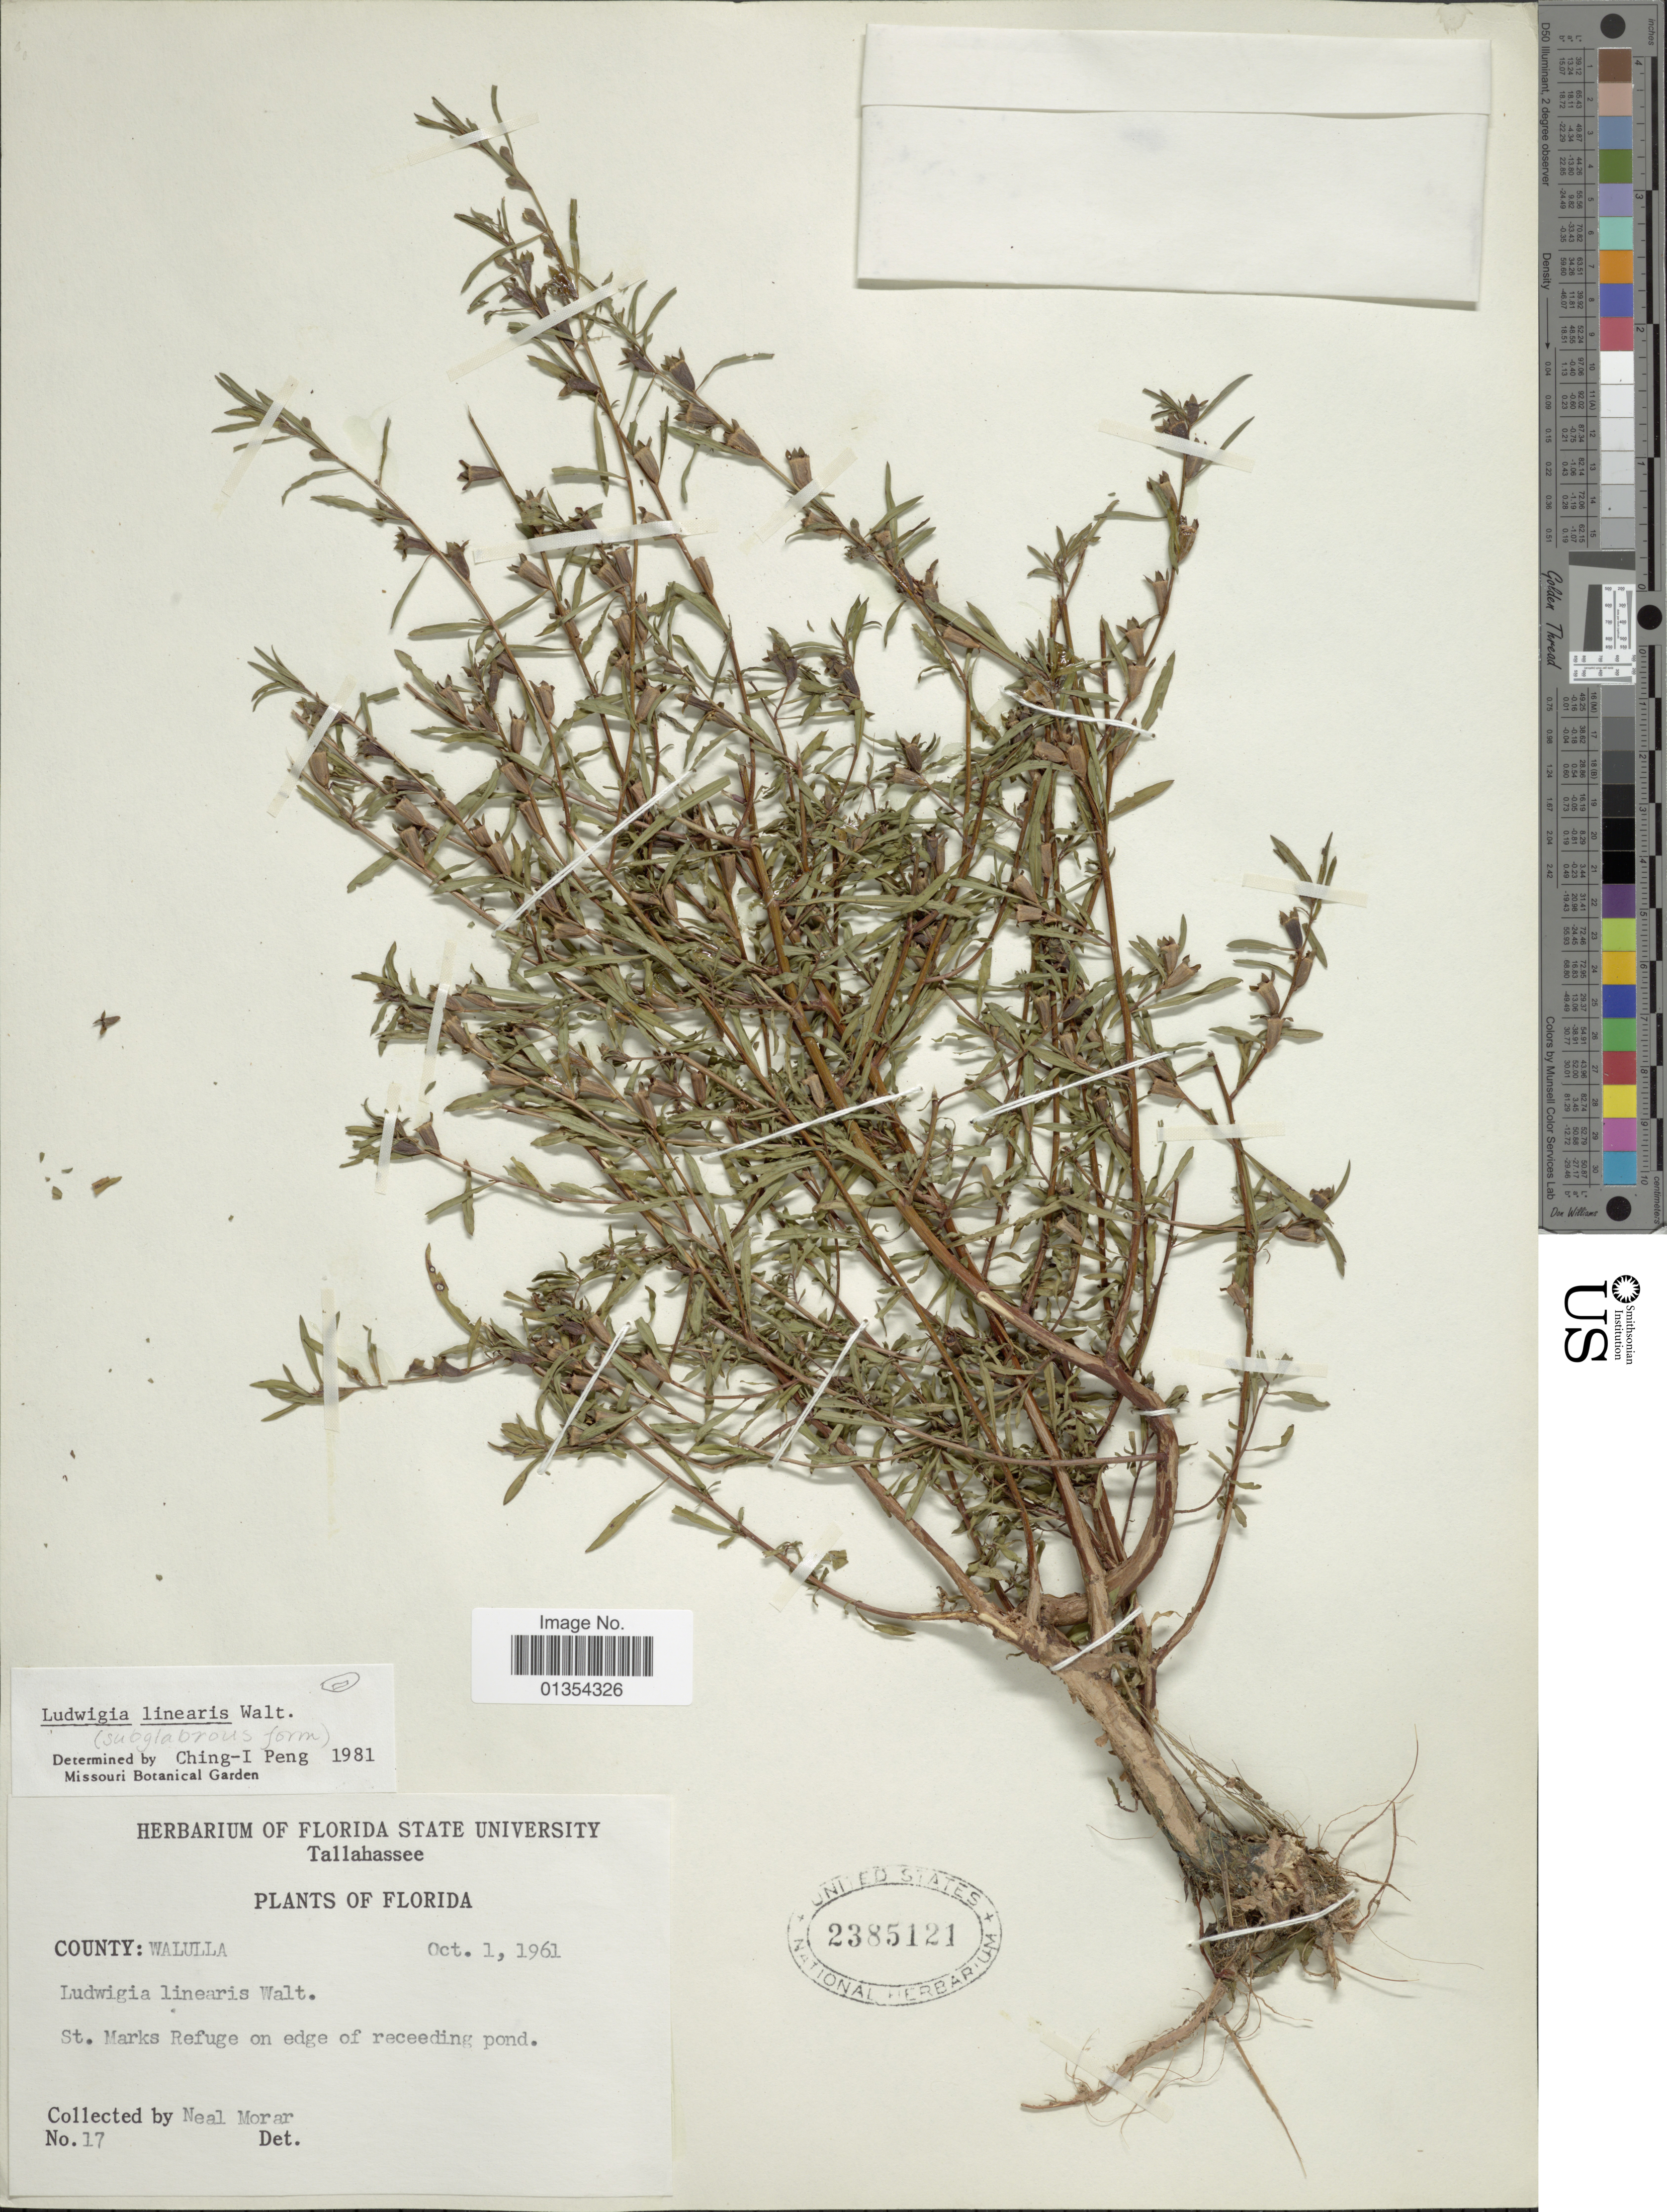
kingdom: Plantae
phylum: Tracheophyta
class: Magnoliopsida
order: Myrtales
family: Onagraceae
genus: Ludwigia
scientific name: Ludwigia linearis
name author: Walter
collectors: N. Morar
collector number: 17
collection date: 1961-10-01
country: United States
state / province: Florida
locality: Tallahassee, Walulla, St. Marks Refuge on edge on receeding pond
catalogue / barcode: US 2385121